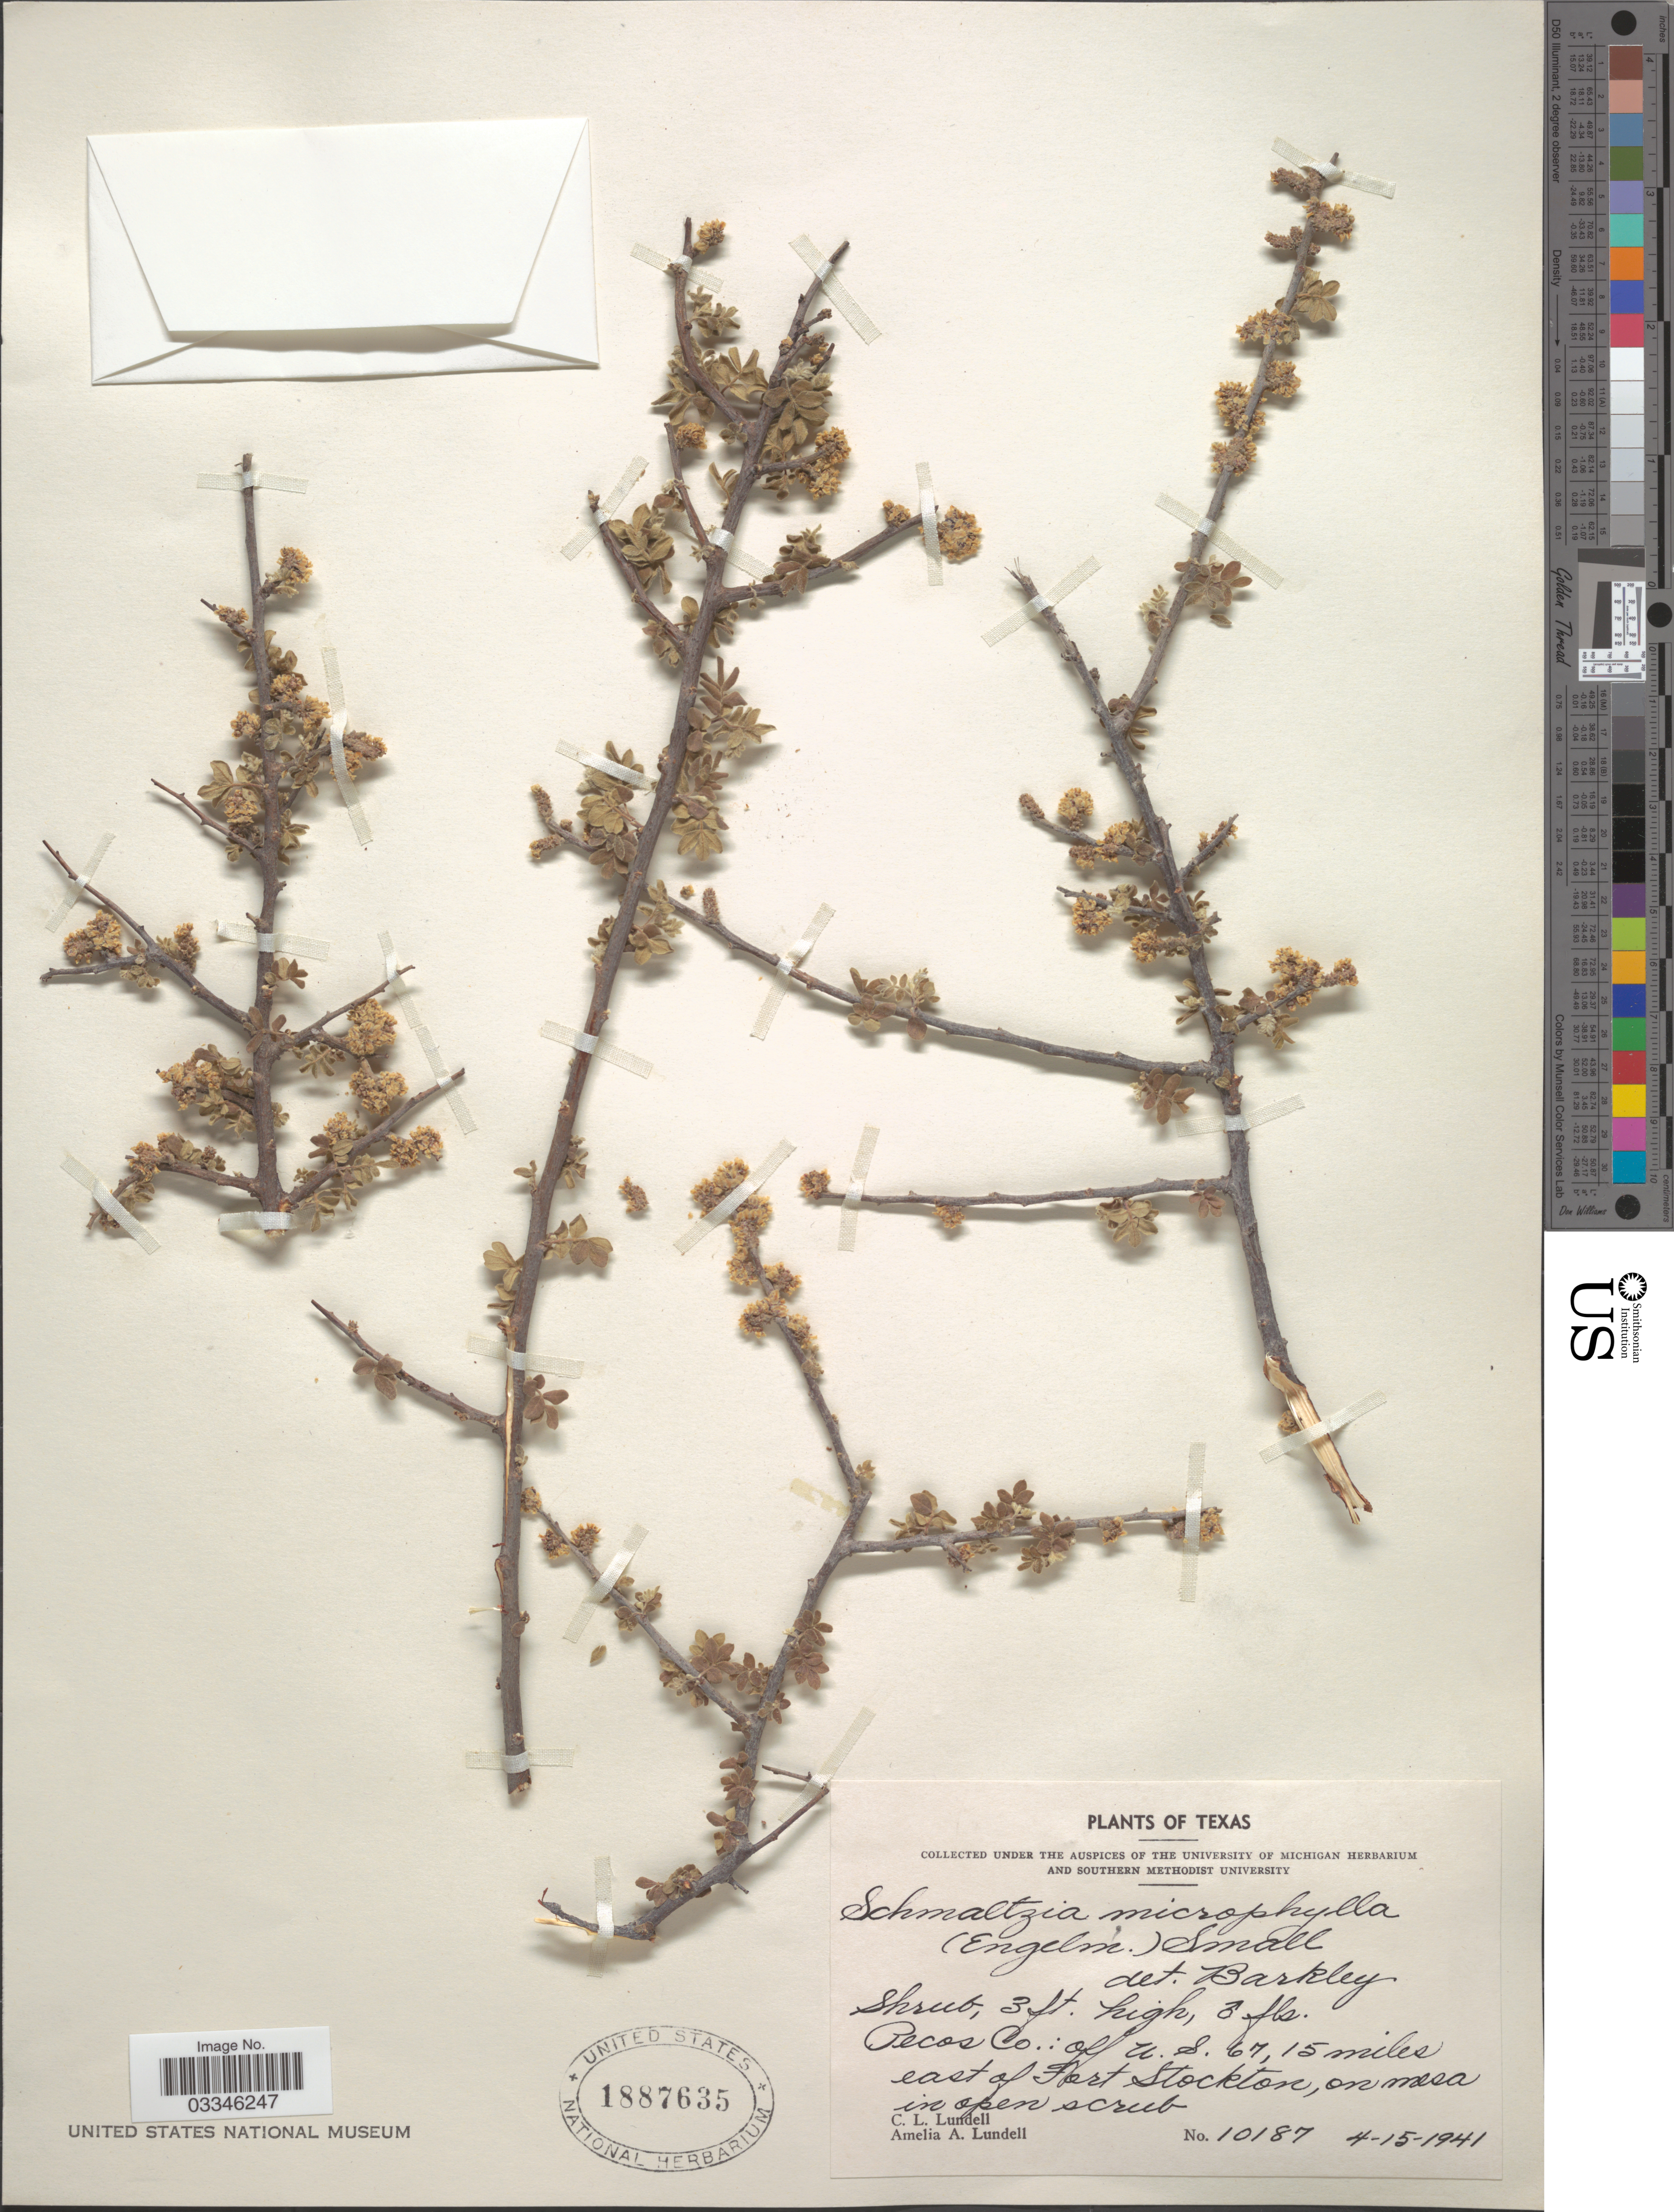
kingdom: Plantae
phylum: Tracheophyta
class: Magnoliopsida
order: Sapindales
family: Anacardiaceae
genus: Rhus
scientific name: Rhus microphylla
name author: Engelm.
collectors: C. L. Lundell & A. A. Lundell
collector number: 10187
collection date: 1941-04-15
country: United States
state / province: Texas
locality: Pecos Co.: off. U.S. 67, 15 miles east of Fort Stockton.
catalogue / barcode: US 1887635